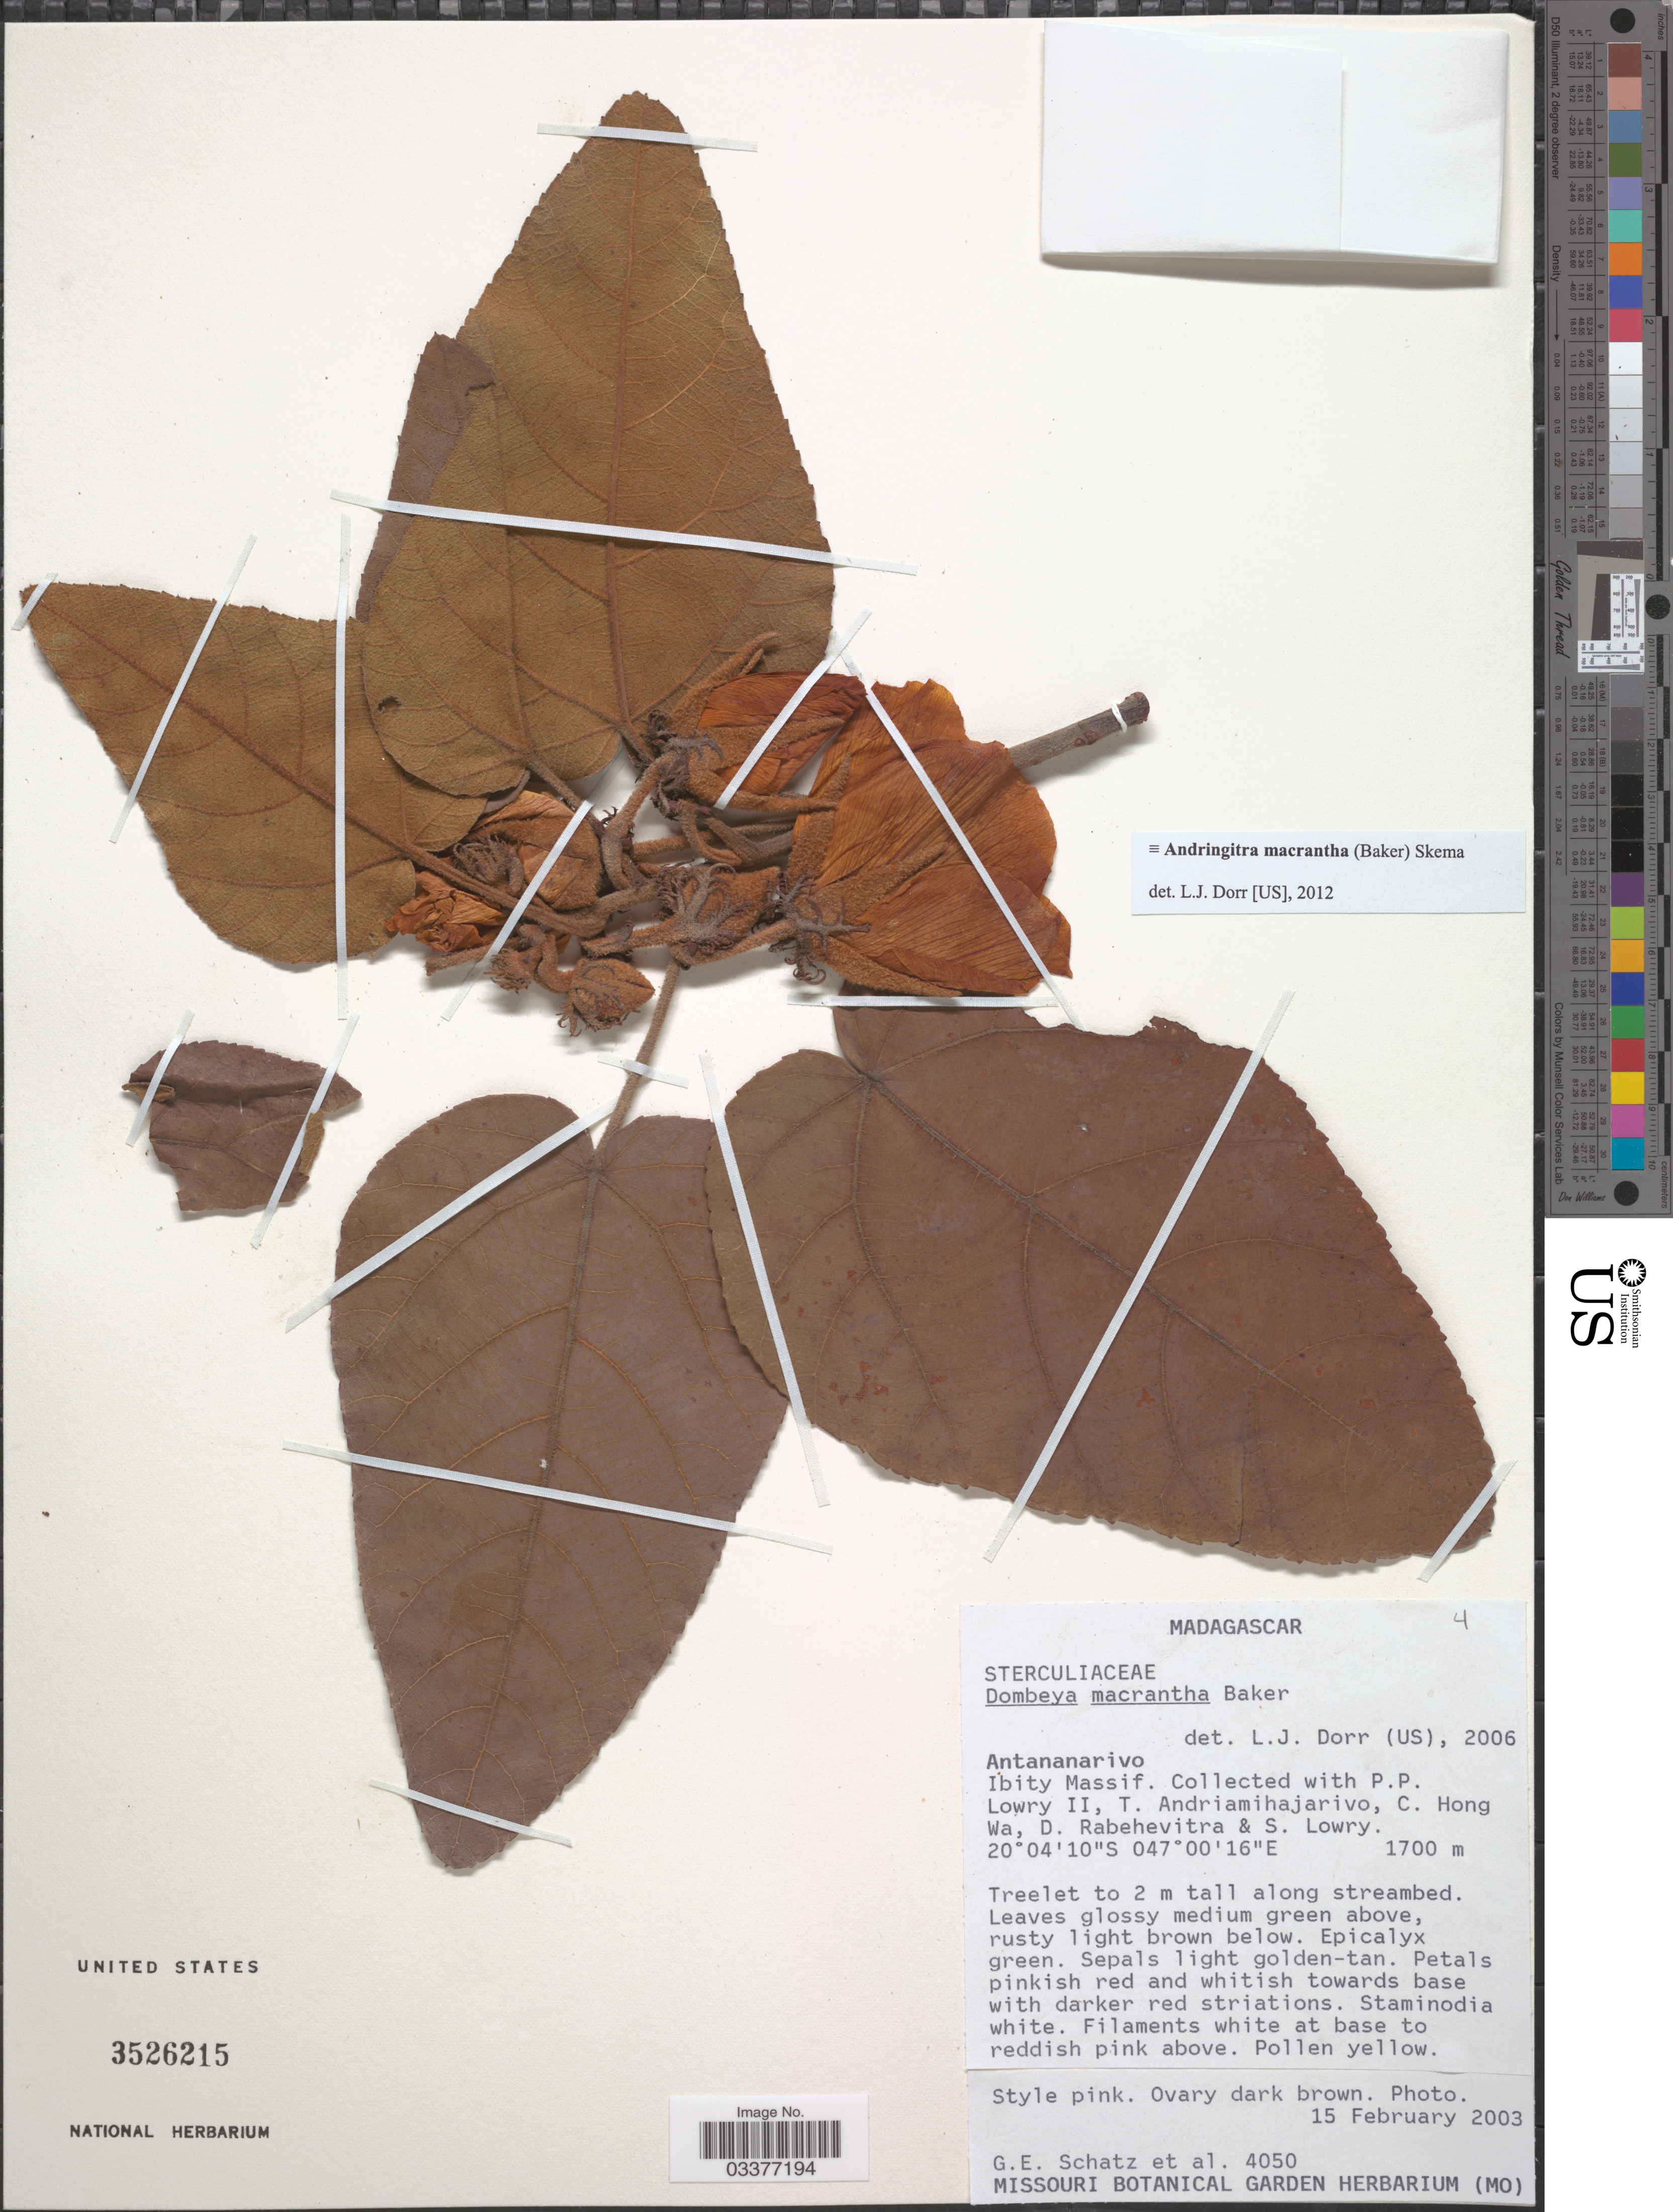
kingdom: Plantae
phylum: Tracheophyta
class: Magnoliopsida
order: Malvales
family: Malvaceae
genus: Andringitra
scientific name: Andringitra macrantha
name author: (Baker) Skema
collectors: G. Schatz, P. Lowry, T. H. Andriamihajarivo, C. Hong-Wa & et al.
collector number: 4050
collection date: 2003-02-15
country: Madagascar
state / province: Vakinankaratra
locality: Ibity Massif.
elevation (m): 1700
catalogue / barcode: US 3526215